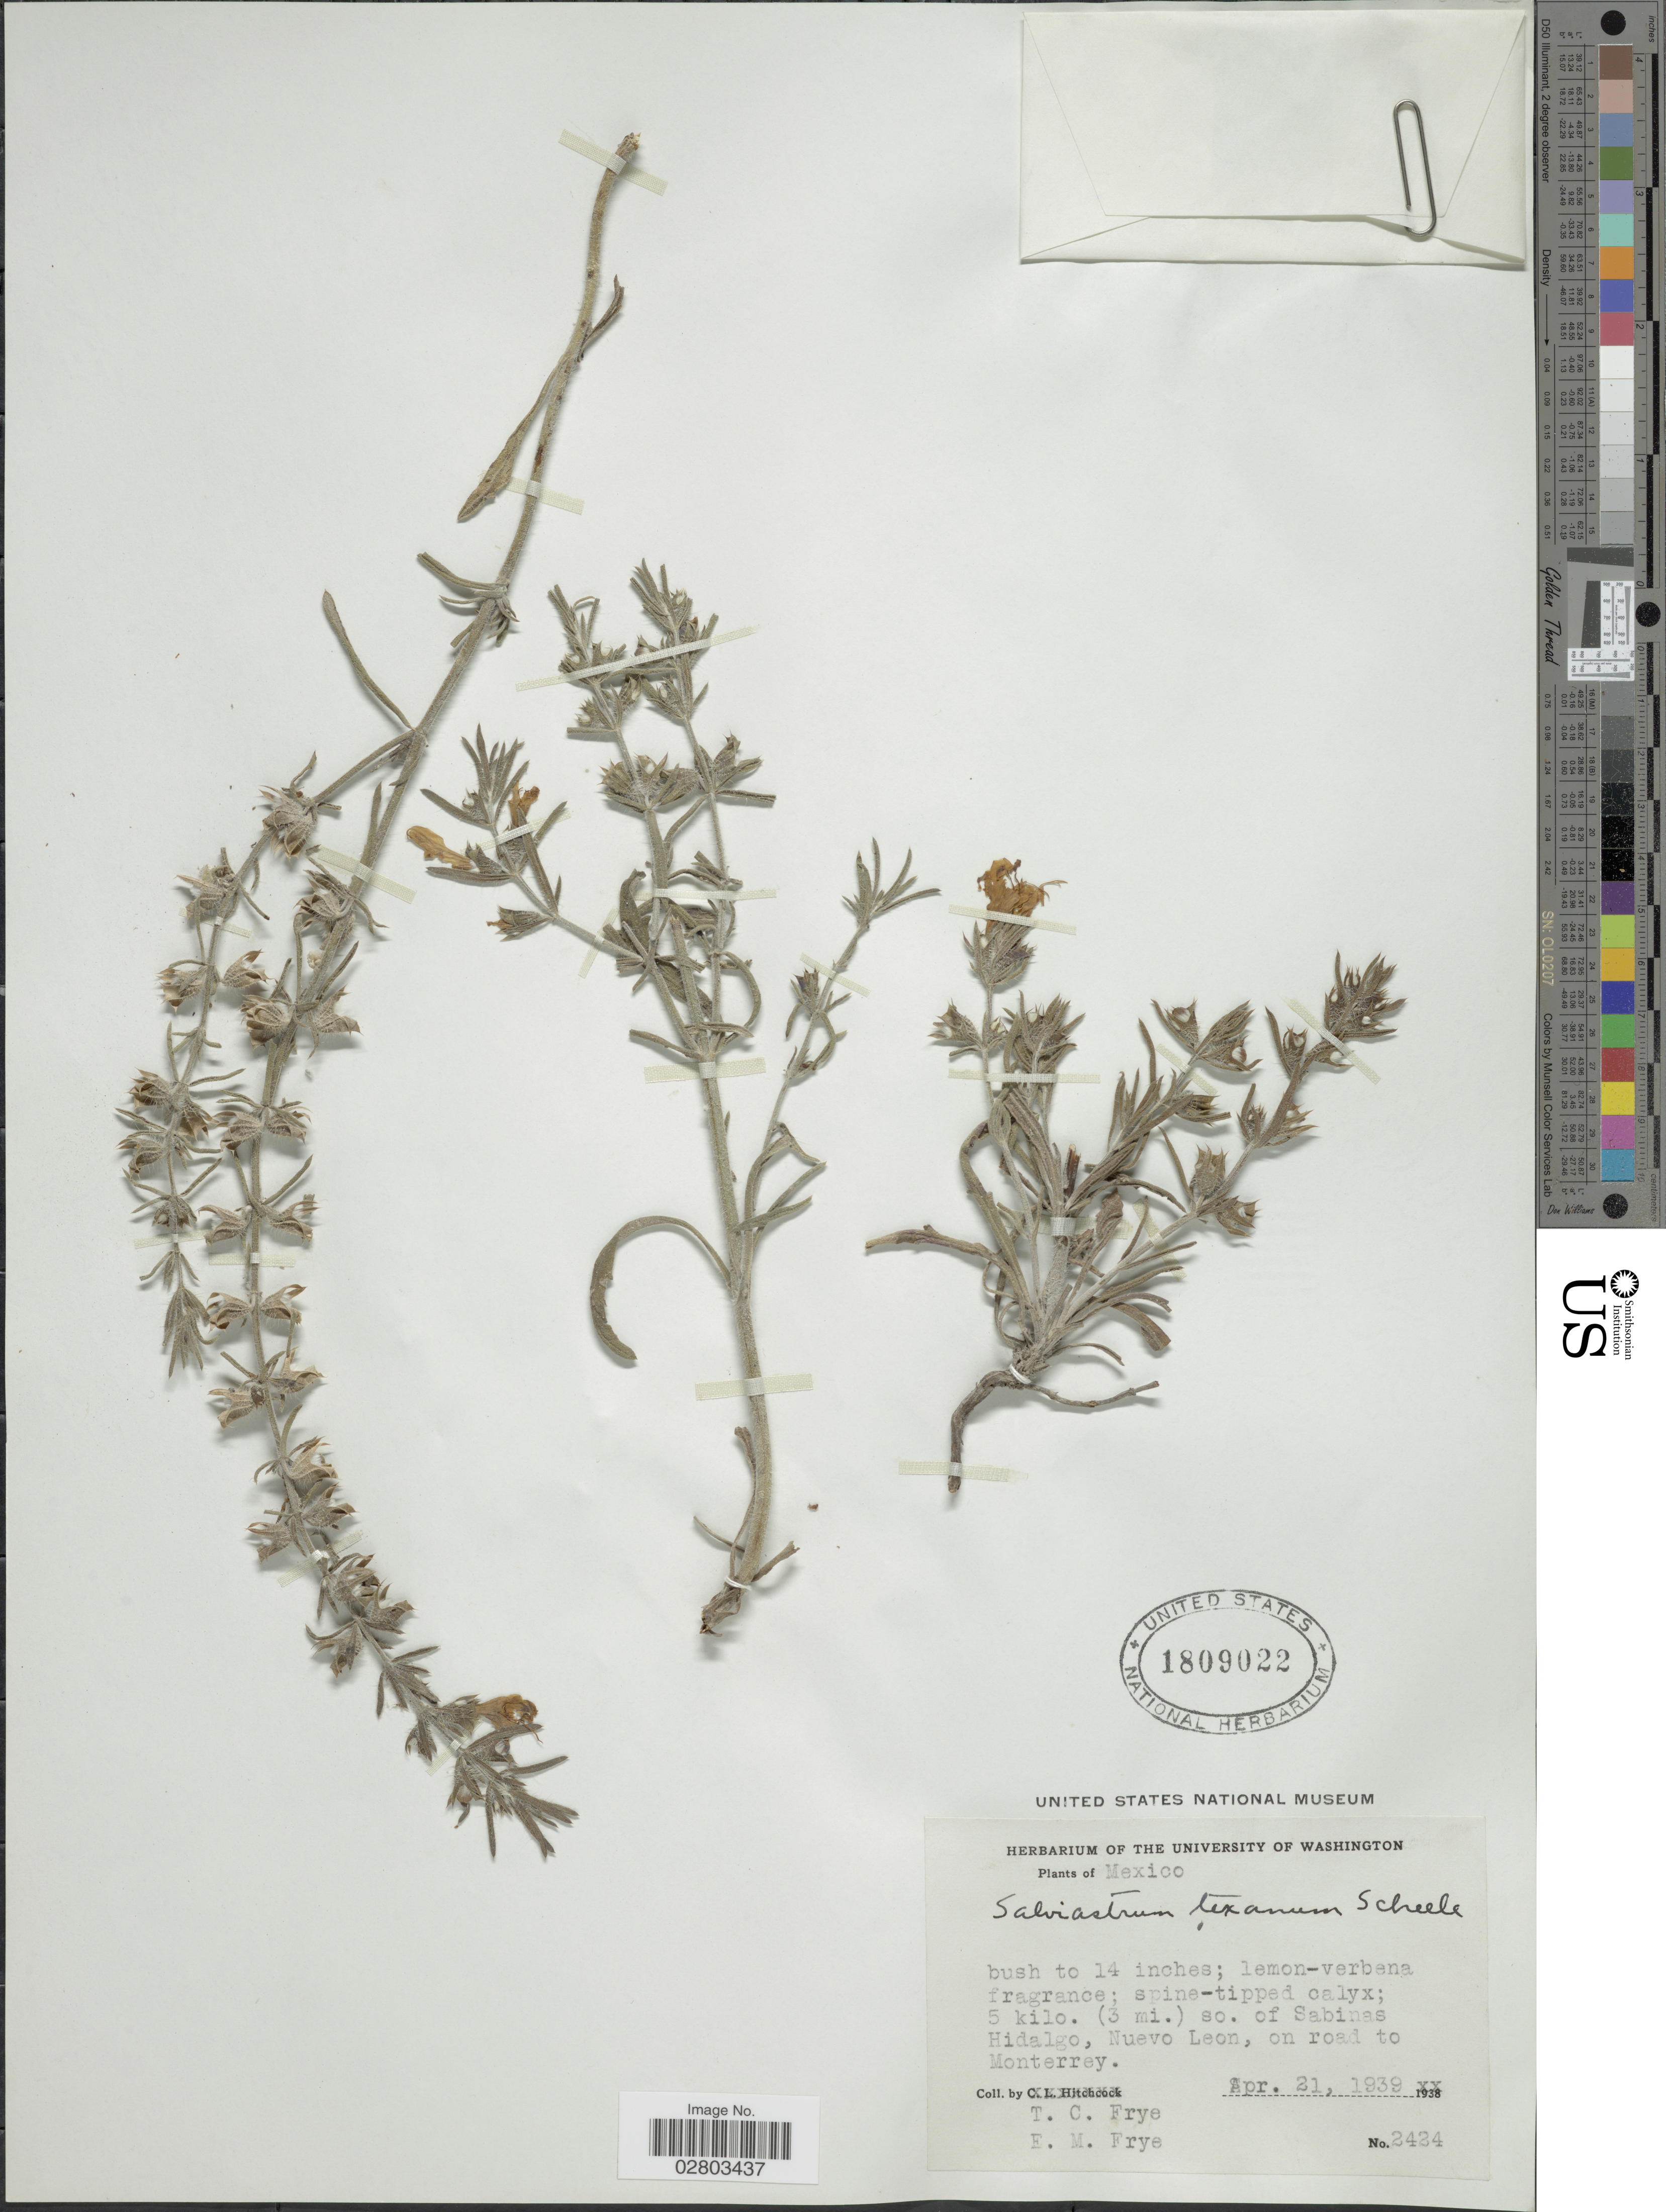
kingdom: Plantae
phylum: Tracheophyta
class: Magnoliopsida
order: Lamiales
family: Lamiaceae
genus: Salvia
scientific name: Salvia texana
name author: (Scheele) Torr.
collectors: T. C. Frye & E. Frye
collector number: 2424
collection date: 1939-04-21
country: Mexico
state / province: Nuevo León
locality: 5 kilo. (3 mi.) so. of Sabinas Hidalgo on road to Monterrey.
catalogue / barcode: US 1809022